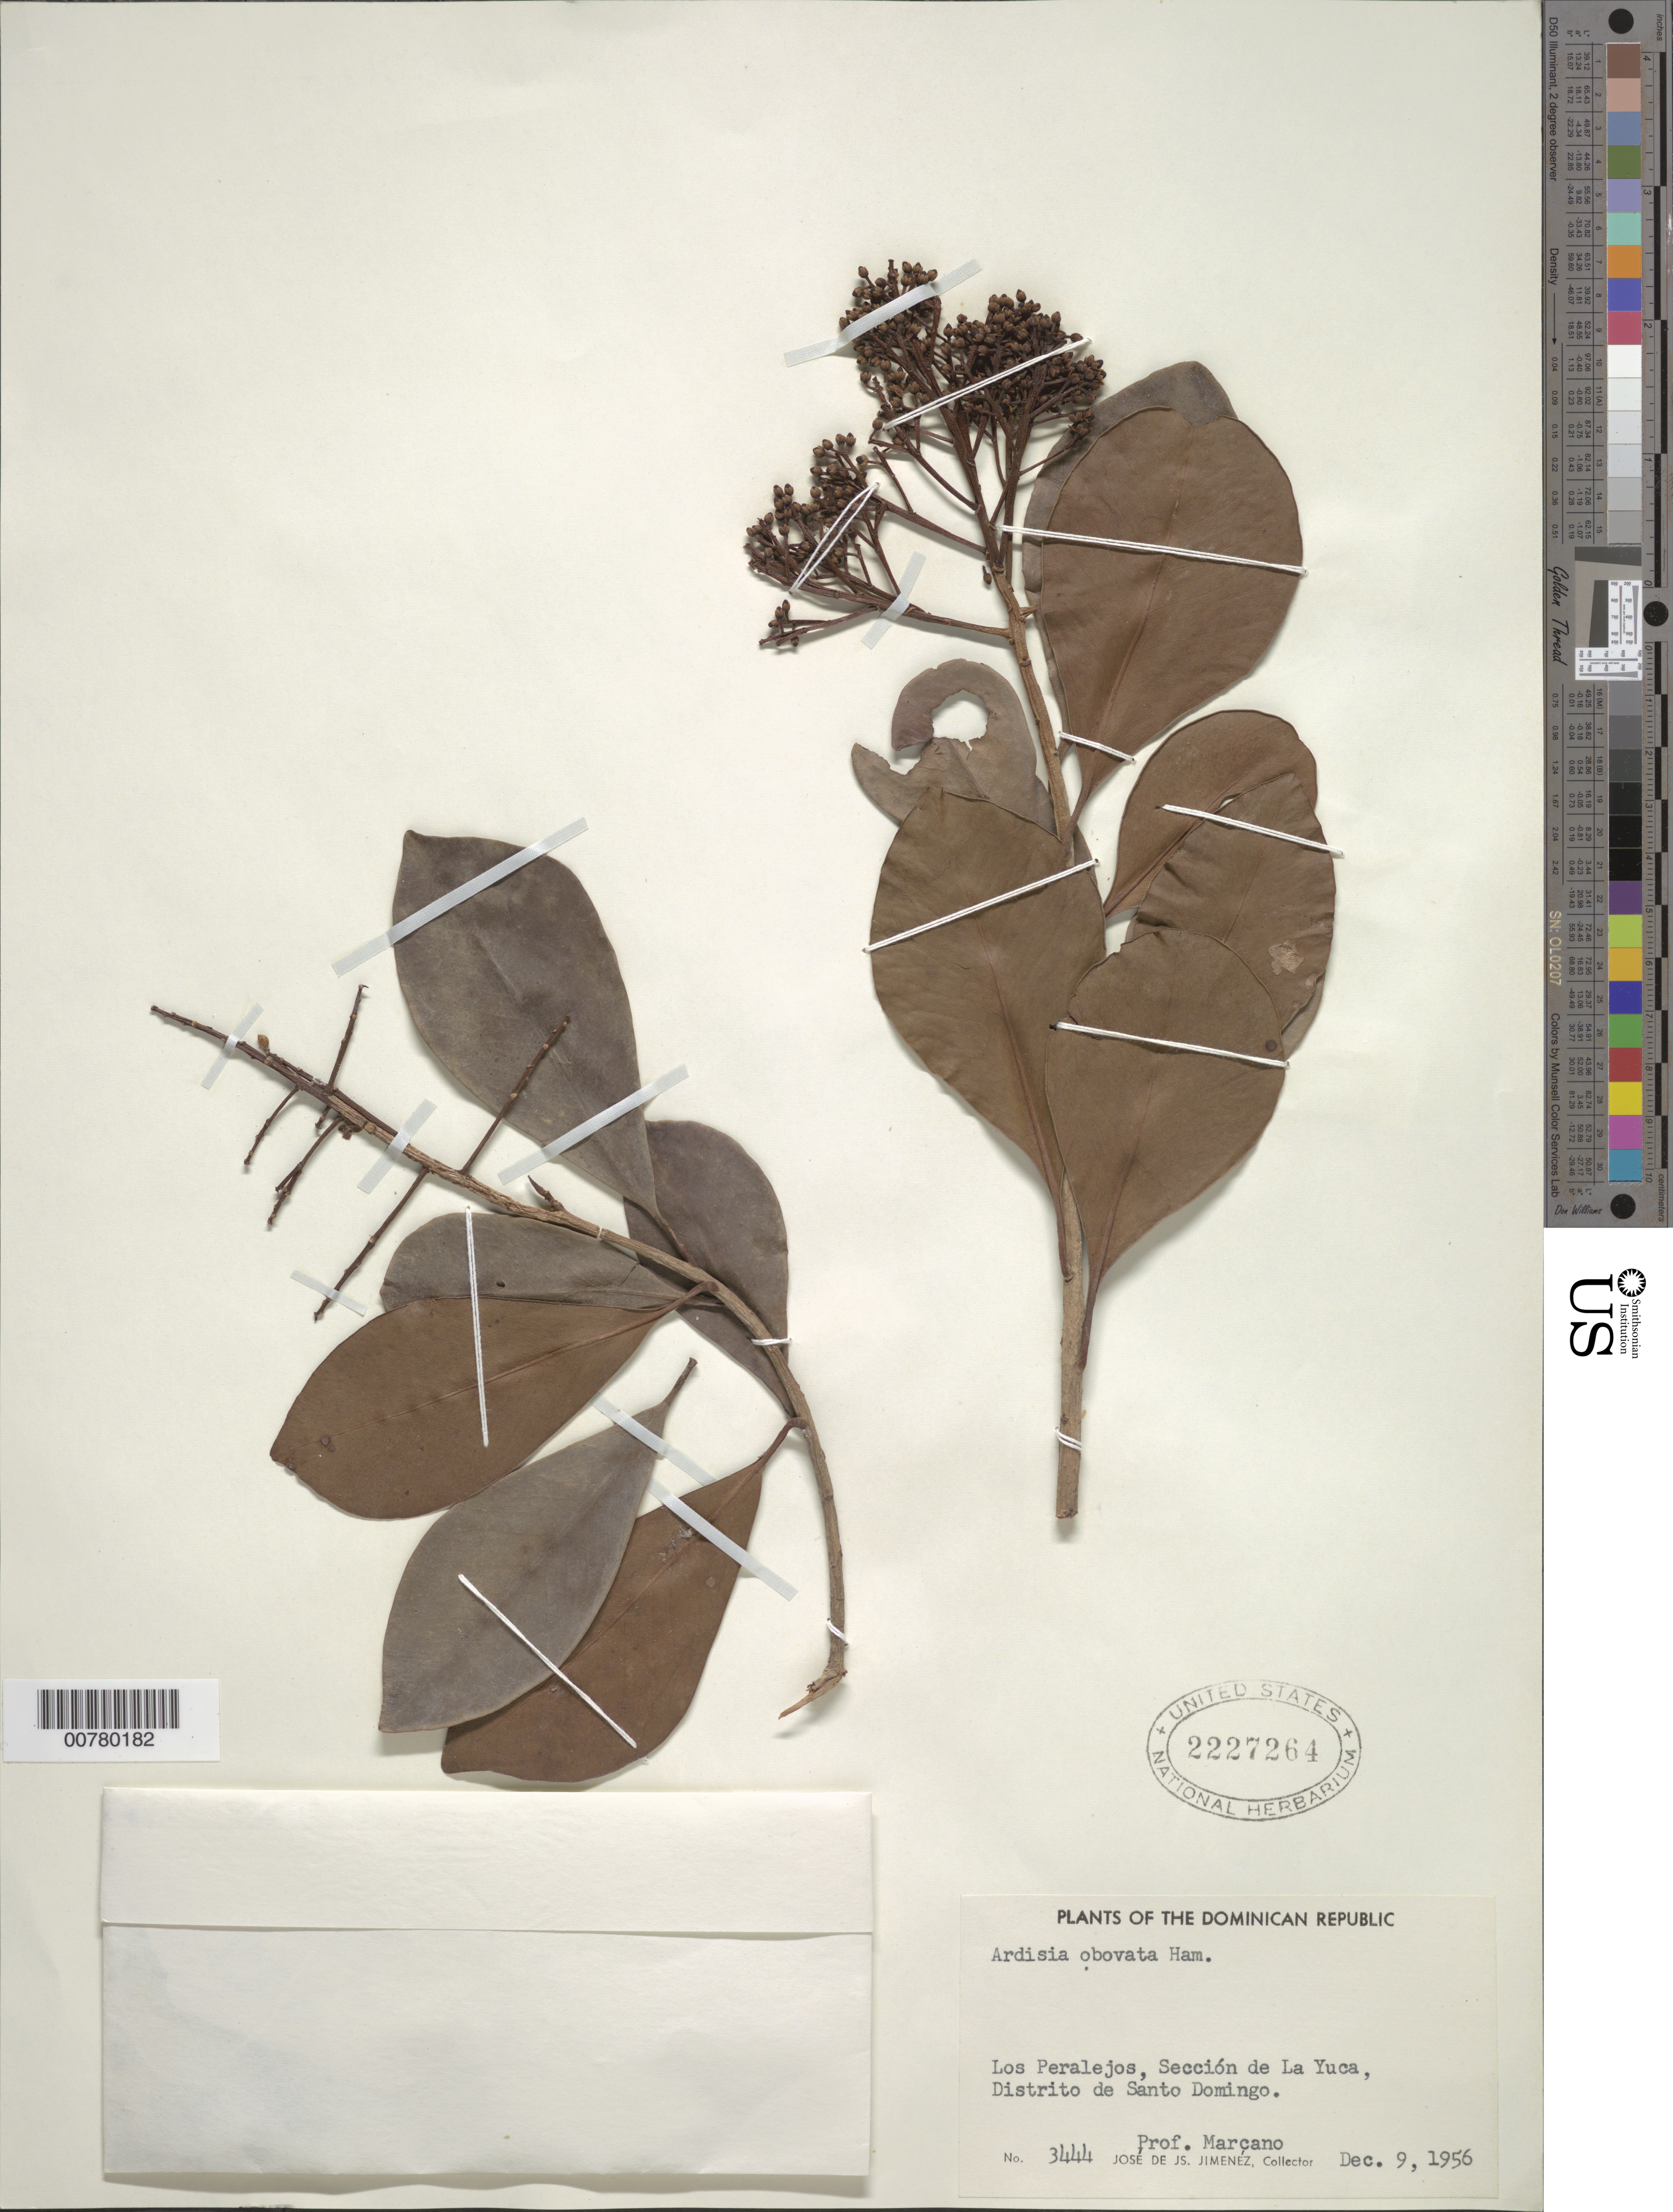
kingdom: Plantae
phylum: Tracheophyta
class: Magnoliopsida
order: Ericales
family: Primulaceae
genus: Ardisia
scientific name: Ardisia obovata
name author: Desv. ex Ham.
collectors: E. J. Marcano F. & J. J. Jiménez Almonte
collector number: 3444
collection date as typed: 09 Dec 1956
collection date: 1956-12-09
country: Dominican Republic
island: Hispaniola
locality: Santo Domingo District, De la Yuca Section, Los Peralejos.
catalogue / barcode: US 2227264